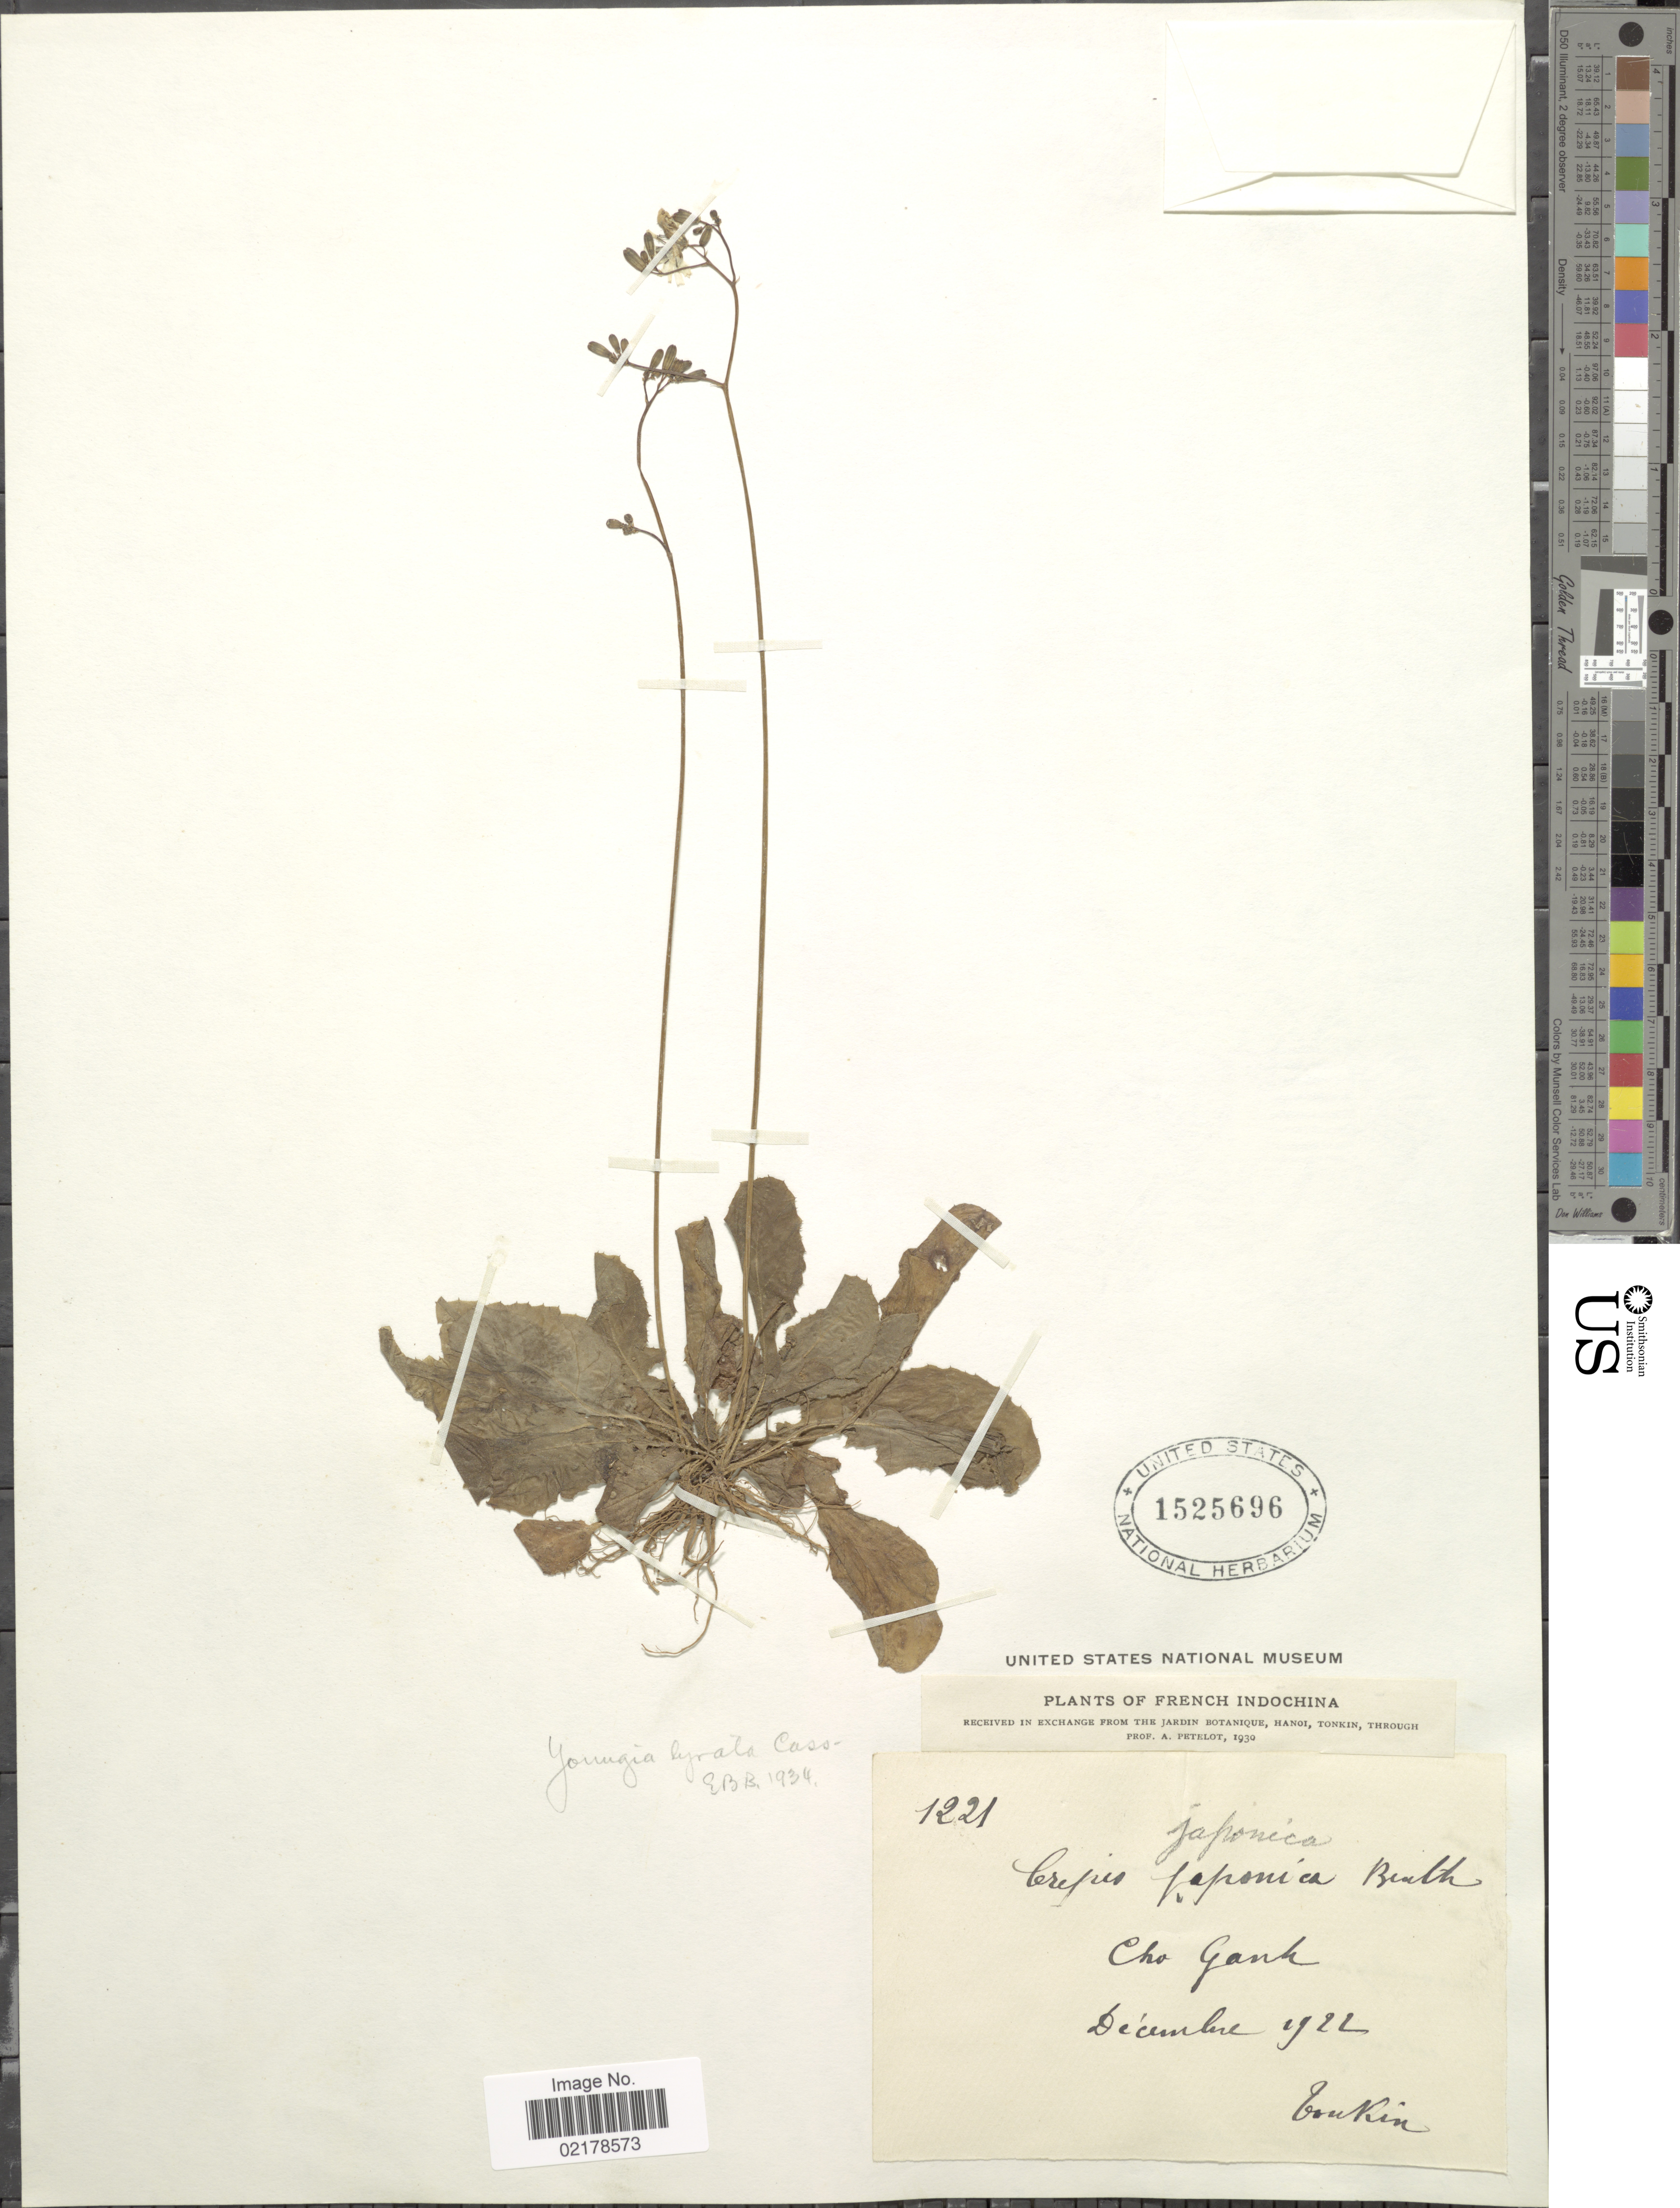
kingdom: Plantae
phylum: Tracheophyta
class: Magnoliopsida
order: Asterales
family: Asteraceae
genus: Youngia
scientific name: Youngia japonica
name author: (L.) DC.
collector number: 1221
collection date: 1922-12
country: Vietnam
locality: French Indochina, Tonkin, Cho Ganh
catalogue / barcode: US 1525696